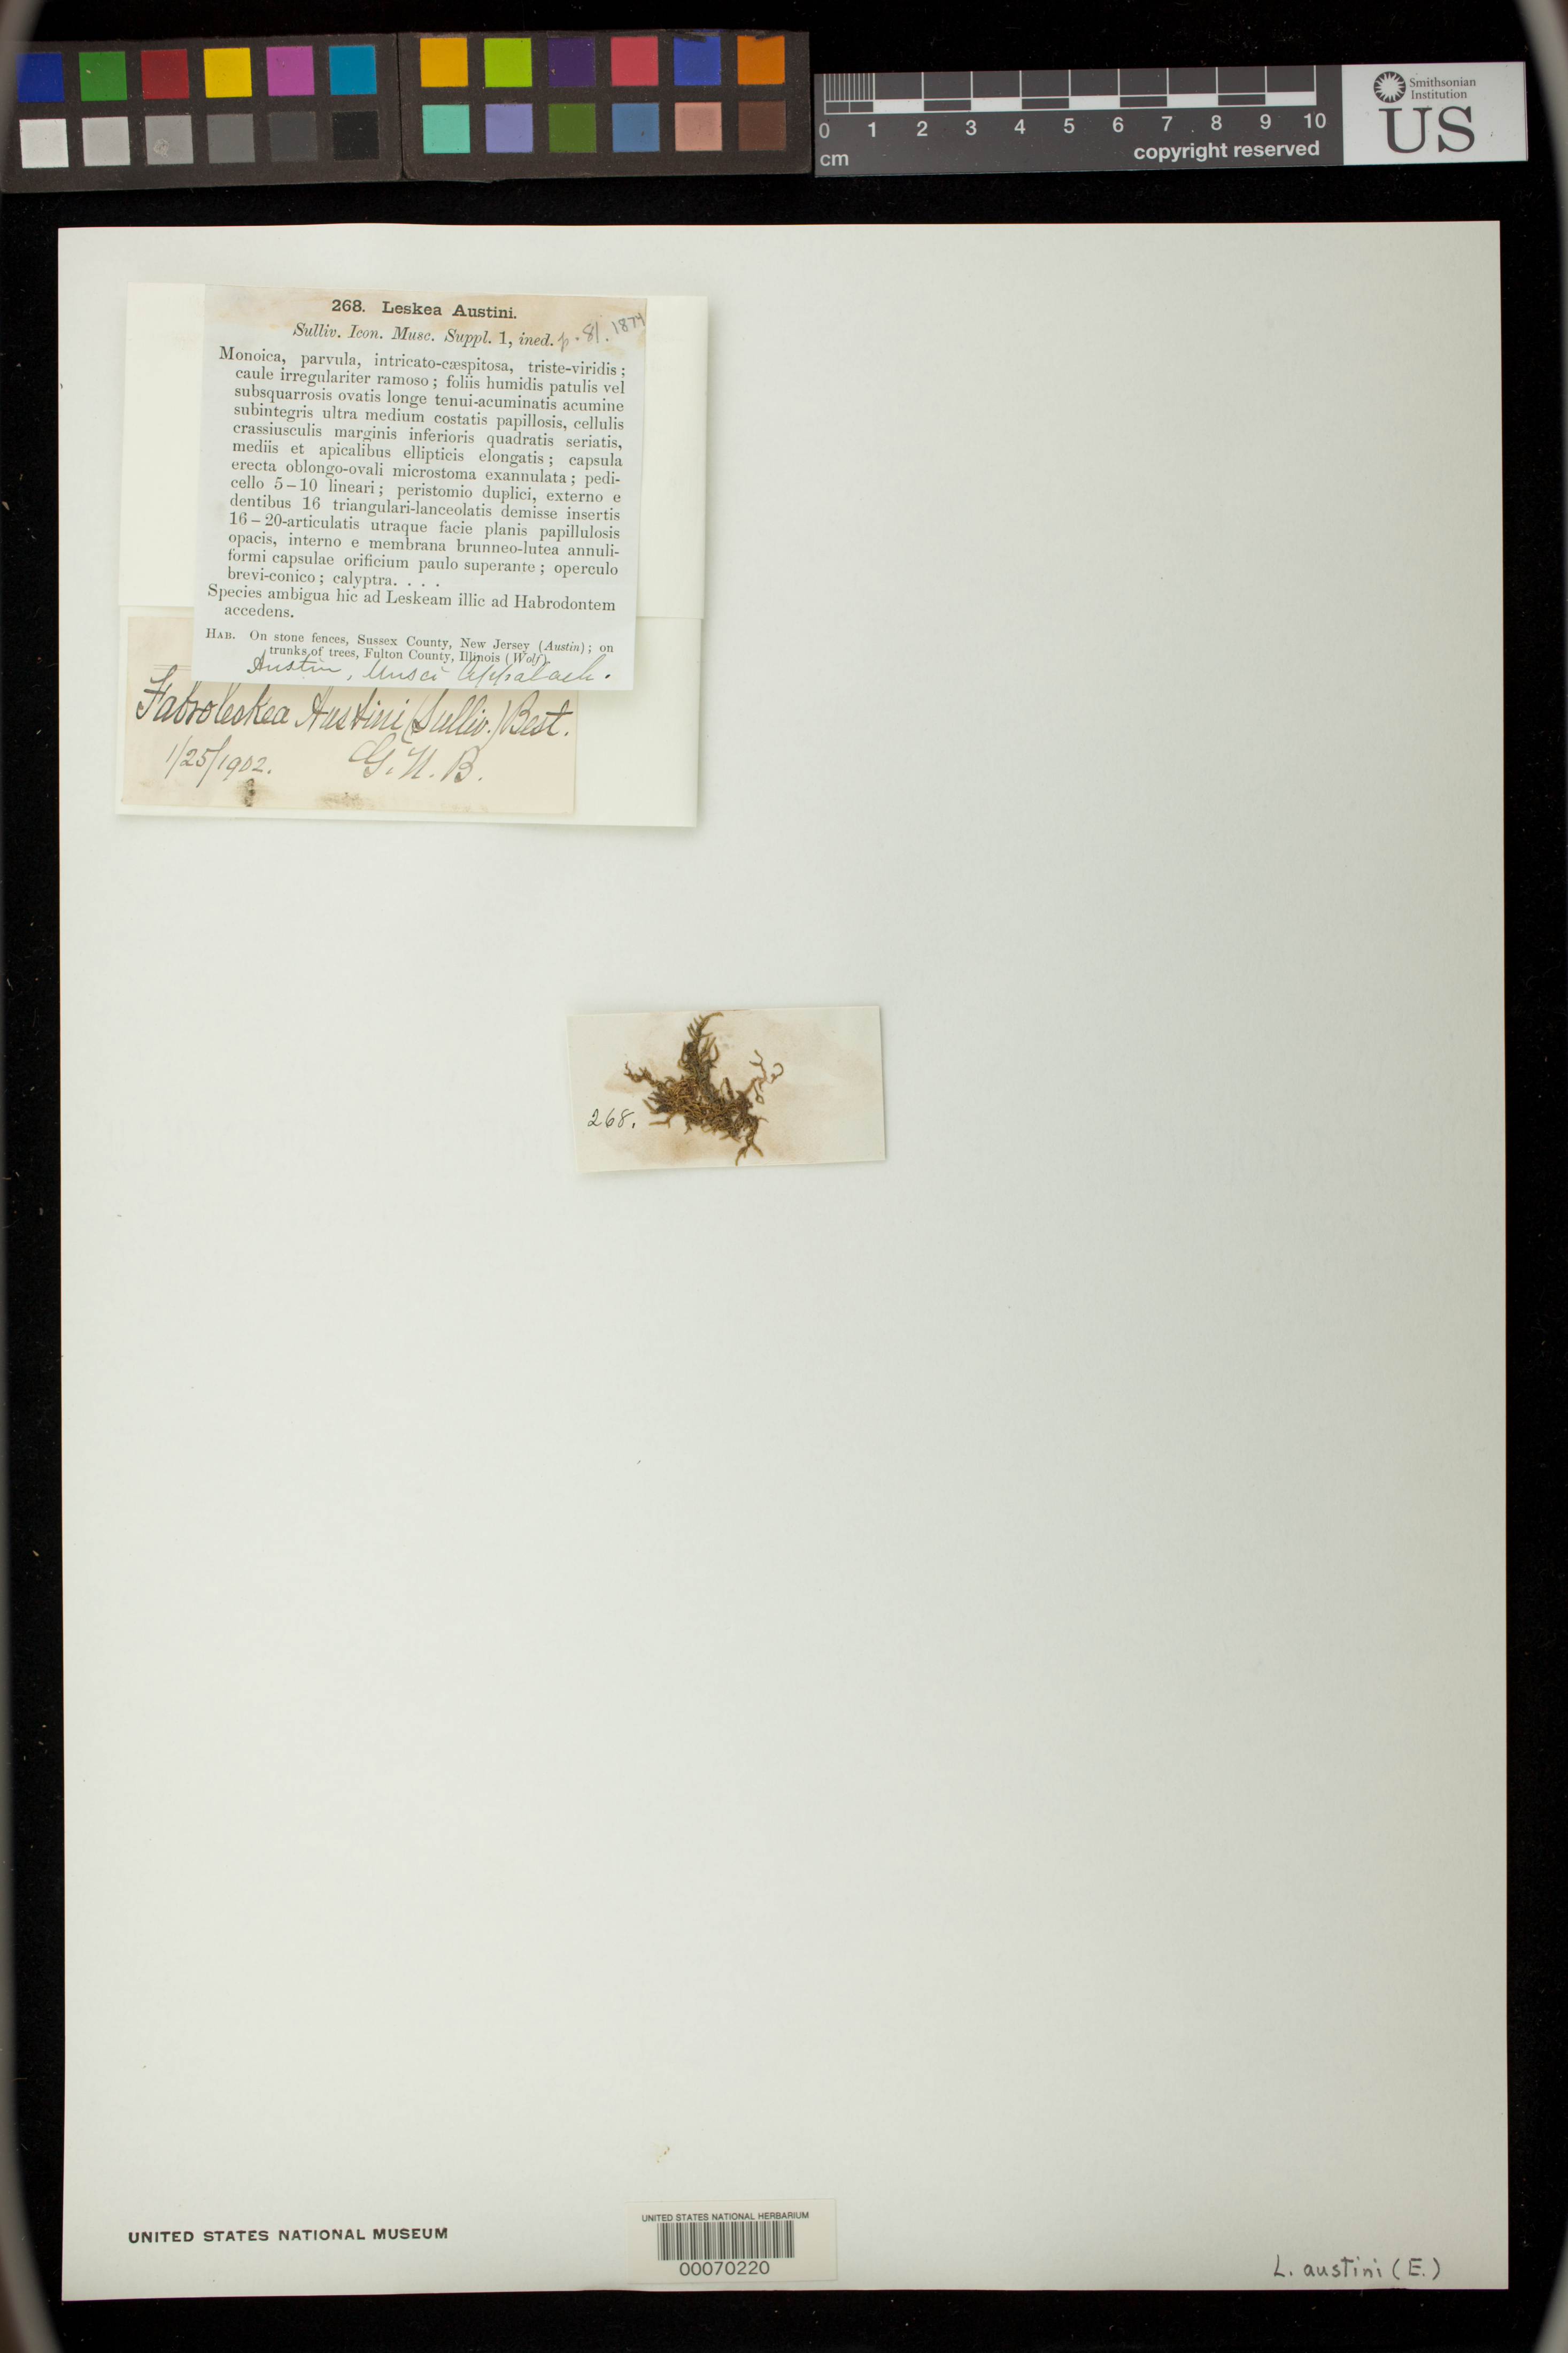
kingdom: Plantae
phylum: Bryophyta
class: Bryopsida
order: Hypnales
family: Leskeaceae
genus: Leskea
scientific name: Leskea austinii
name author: Sull.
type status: Isotype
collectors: C. F. Austin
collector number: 268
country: United States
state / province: New Jersey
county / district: Sussex